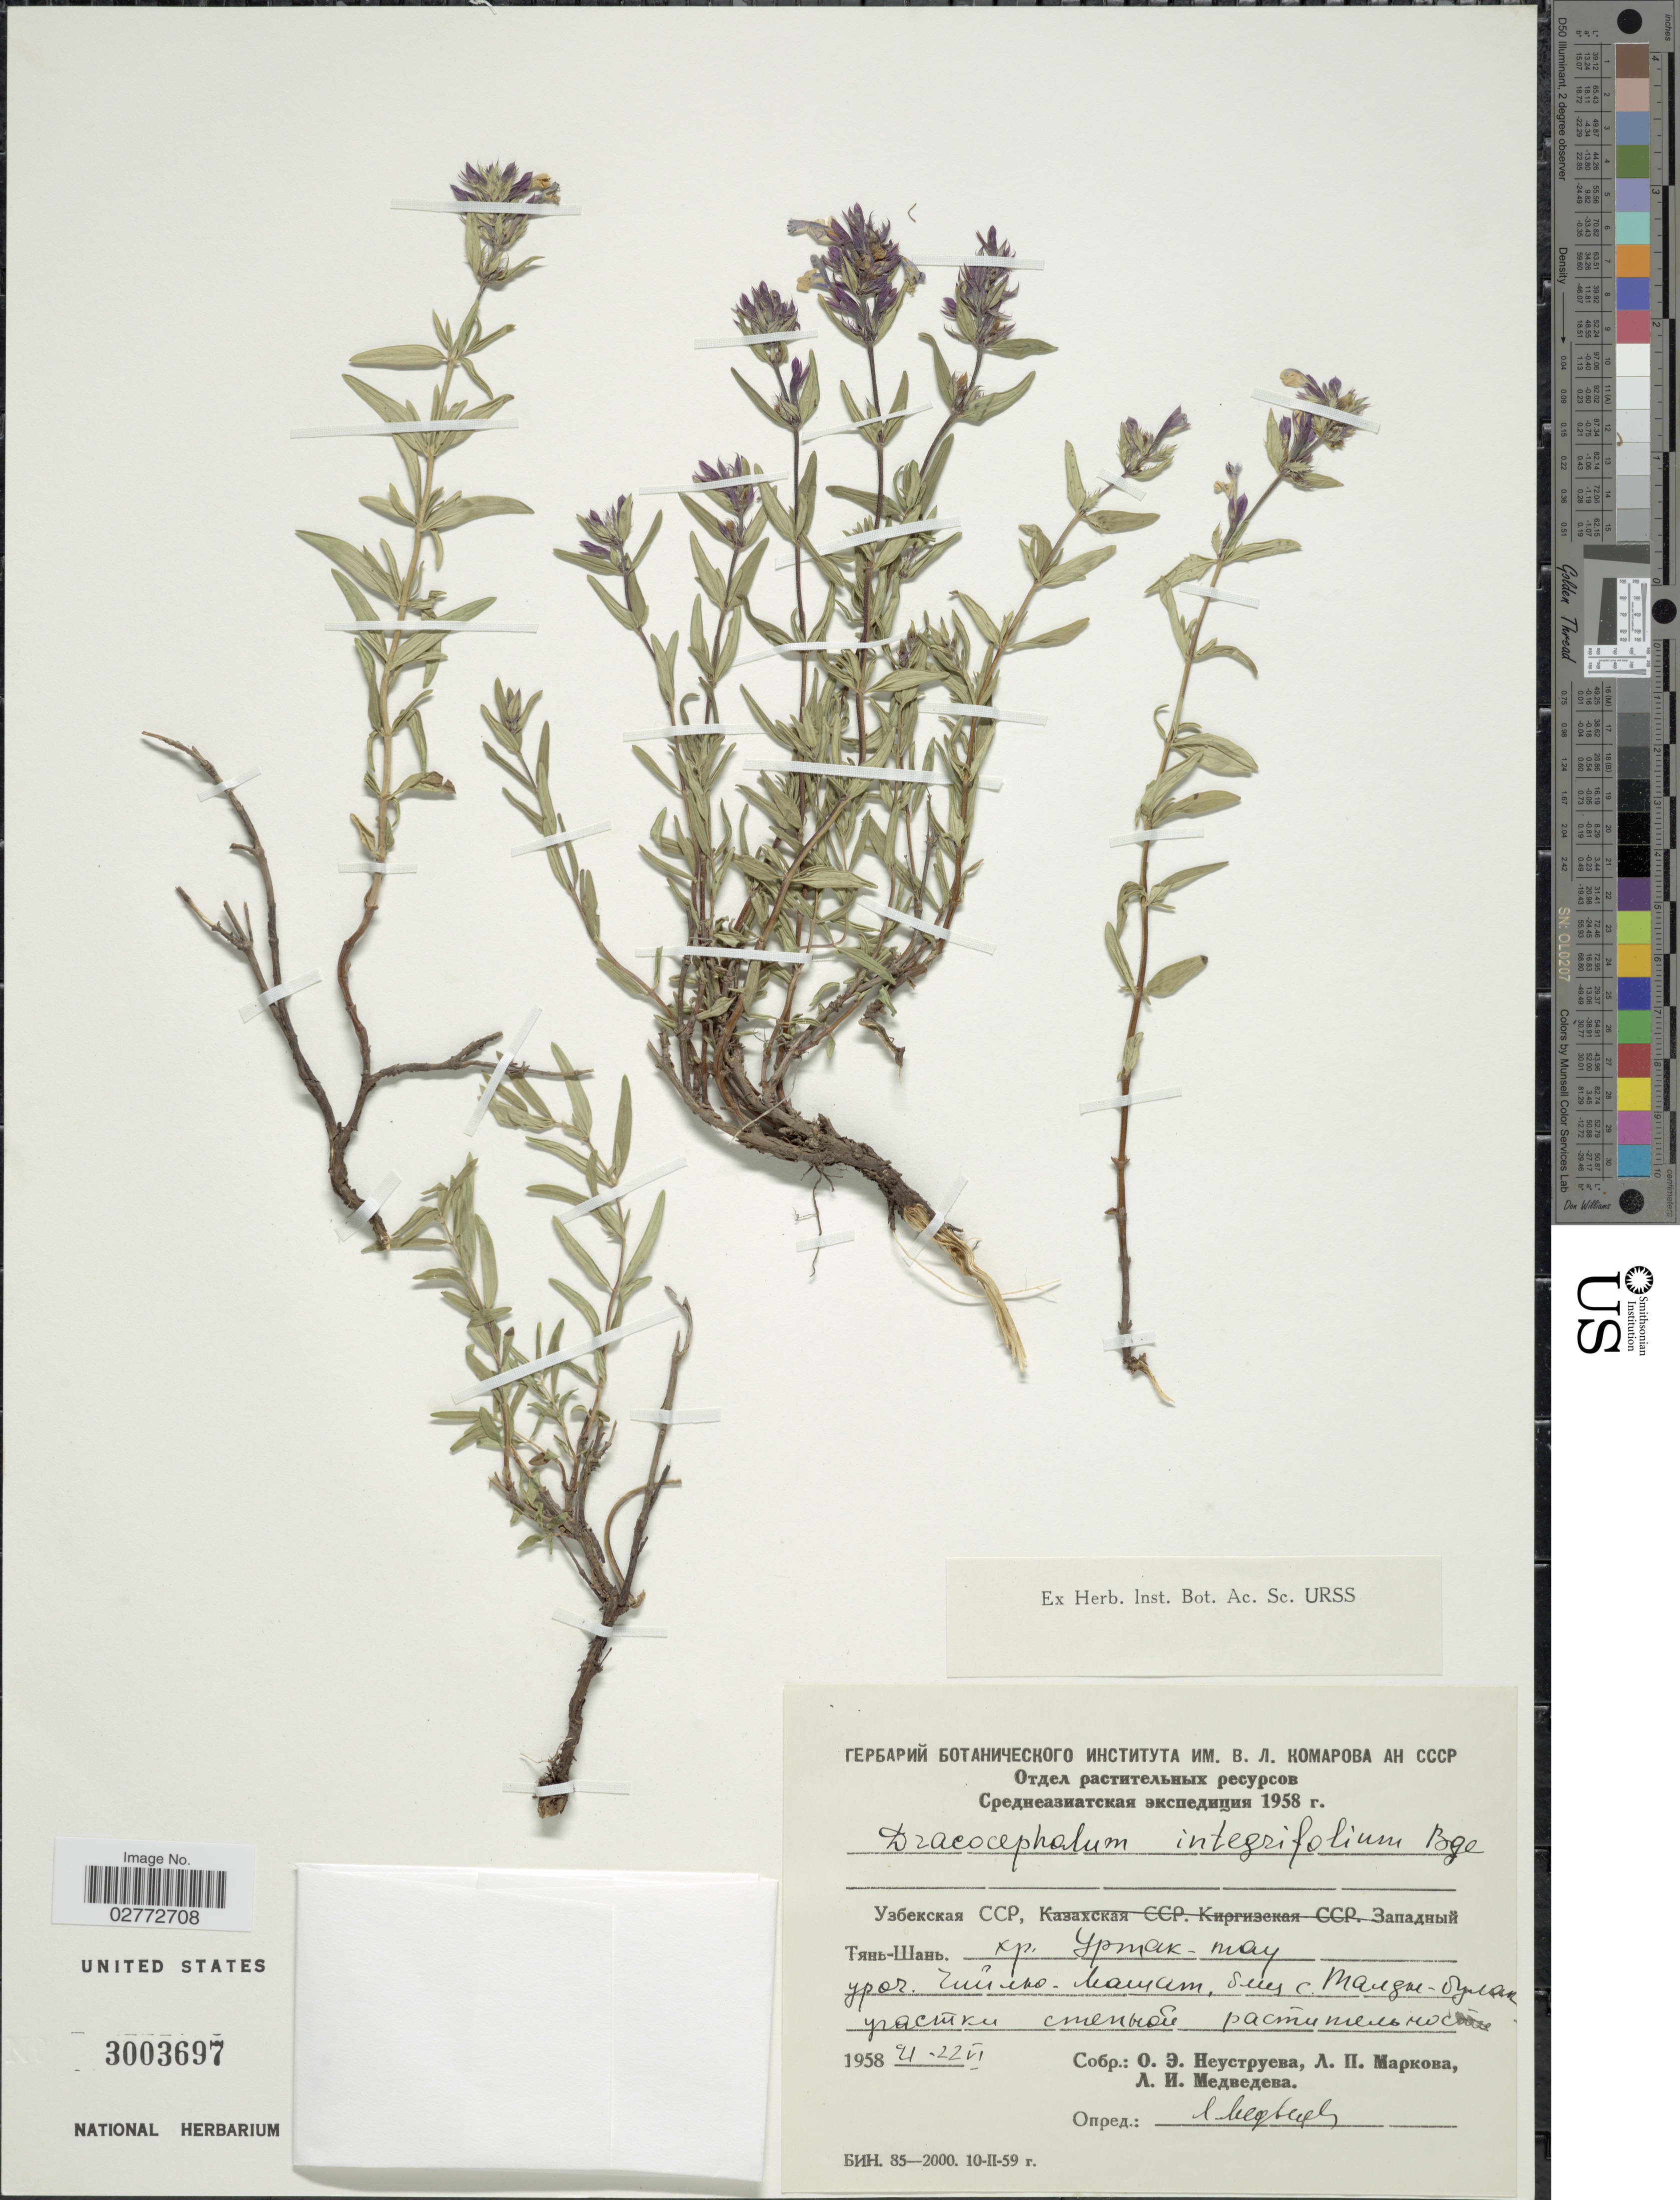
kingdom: Plantae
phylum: Tracheophyta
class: Magnoliopsida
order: Lamiales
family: Lamiaceae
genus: Dracocephalum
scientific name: Dracocephalum integrifolium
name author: Bunge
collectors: O. Neustroeva, L. Markova & L. Medvedeva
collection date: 1958-06-21/1958-06-22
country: Uzbekistan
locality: Urtak- Tau Mountains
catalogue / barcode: US 3003697